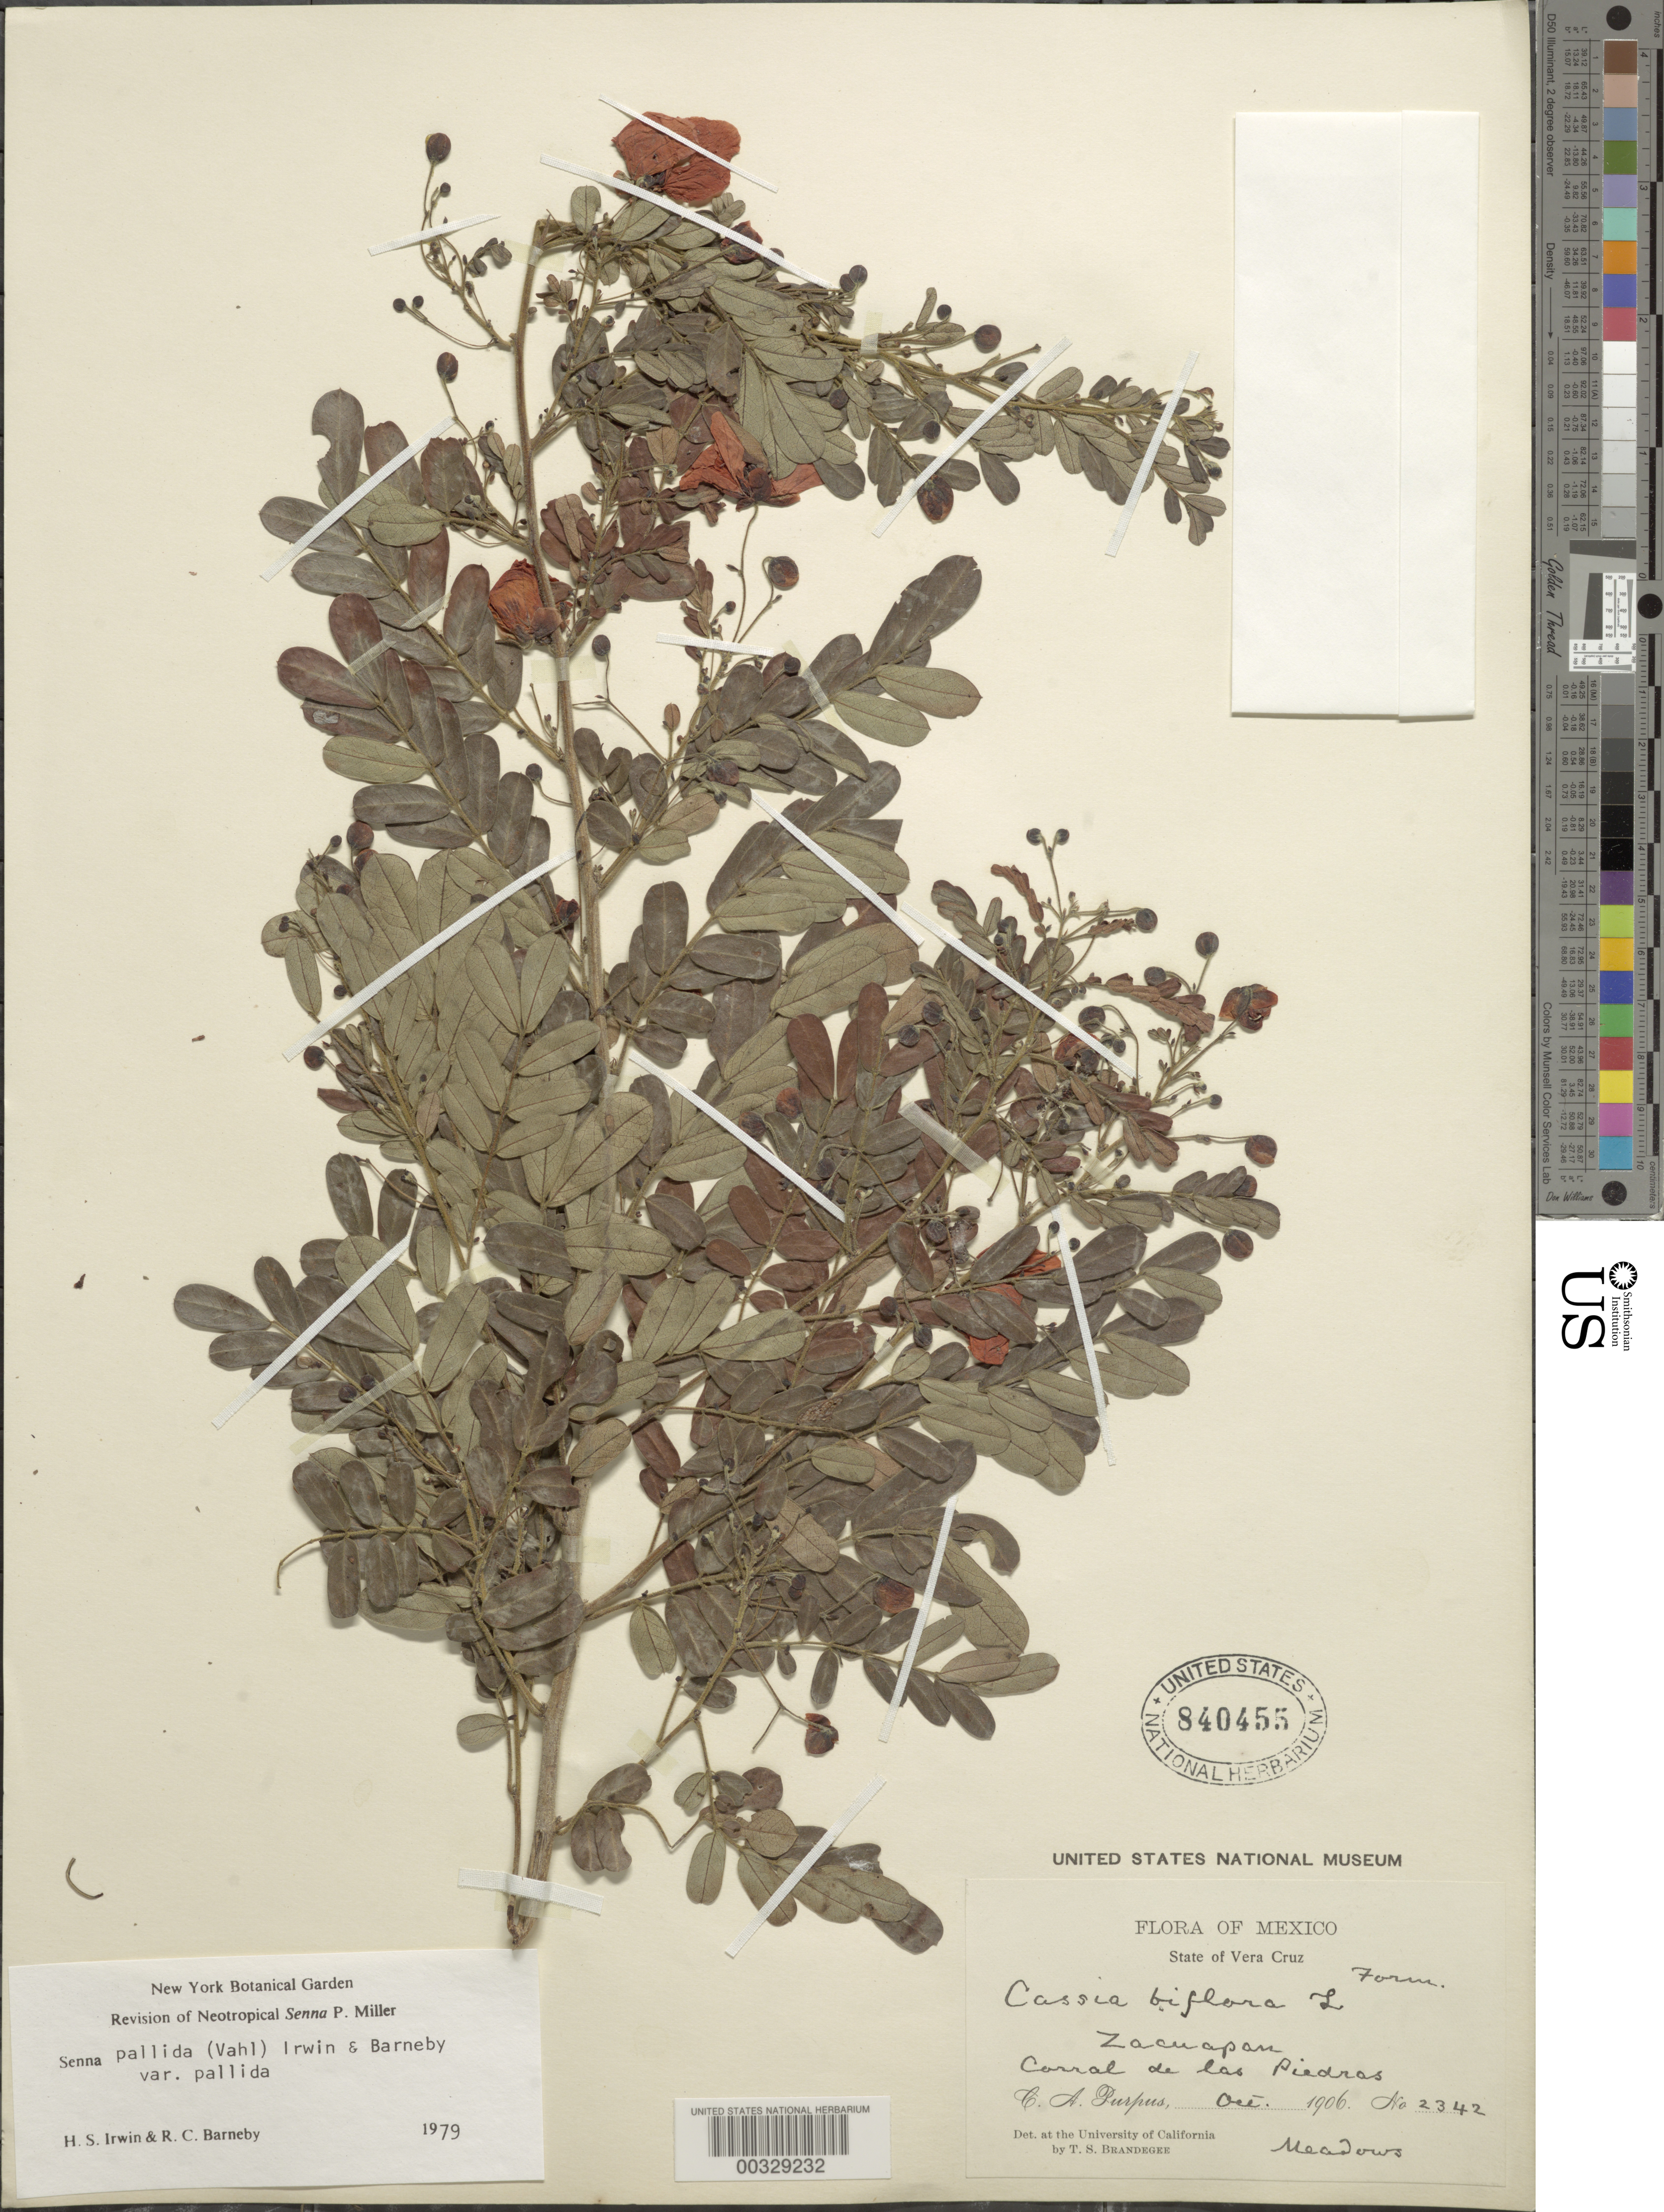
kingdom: Plantae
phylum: Tracheophyta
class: Magnoliopsida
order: Fabales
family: Fabaceae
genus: Senna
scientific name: Senna pallida var. pallida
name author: (Vahl) H.S. Irwin & Barneby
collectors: C. A. Purpus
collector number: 2342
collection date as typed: Oct 1906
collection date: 1906-10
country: Mexico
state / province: Veracruz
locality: Zacuapan; corral de las piedras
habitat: Meadows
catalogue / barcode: US 840455